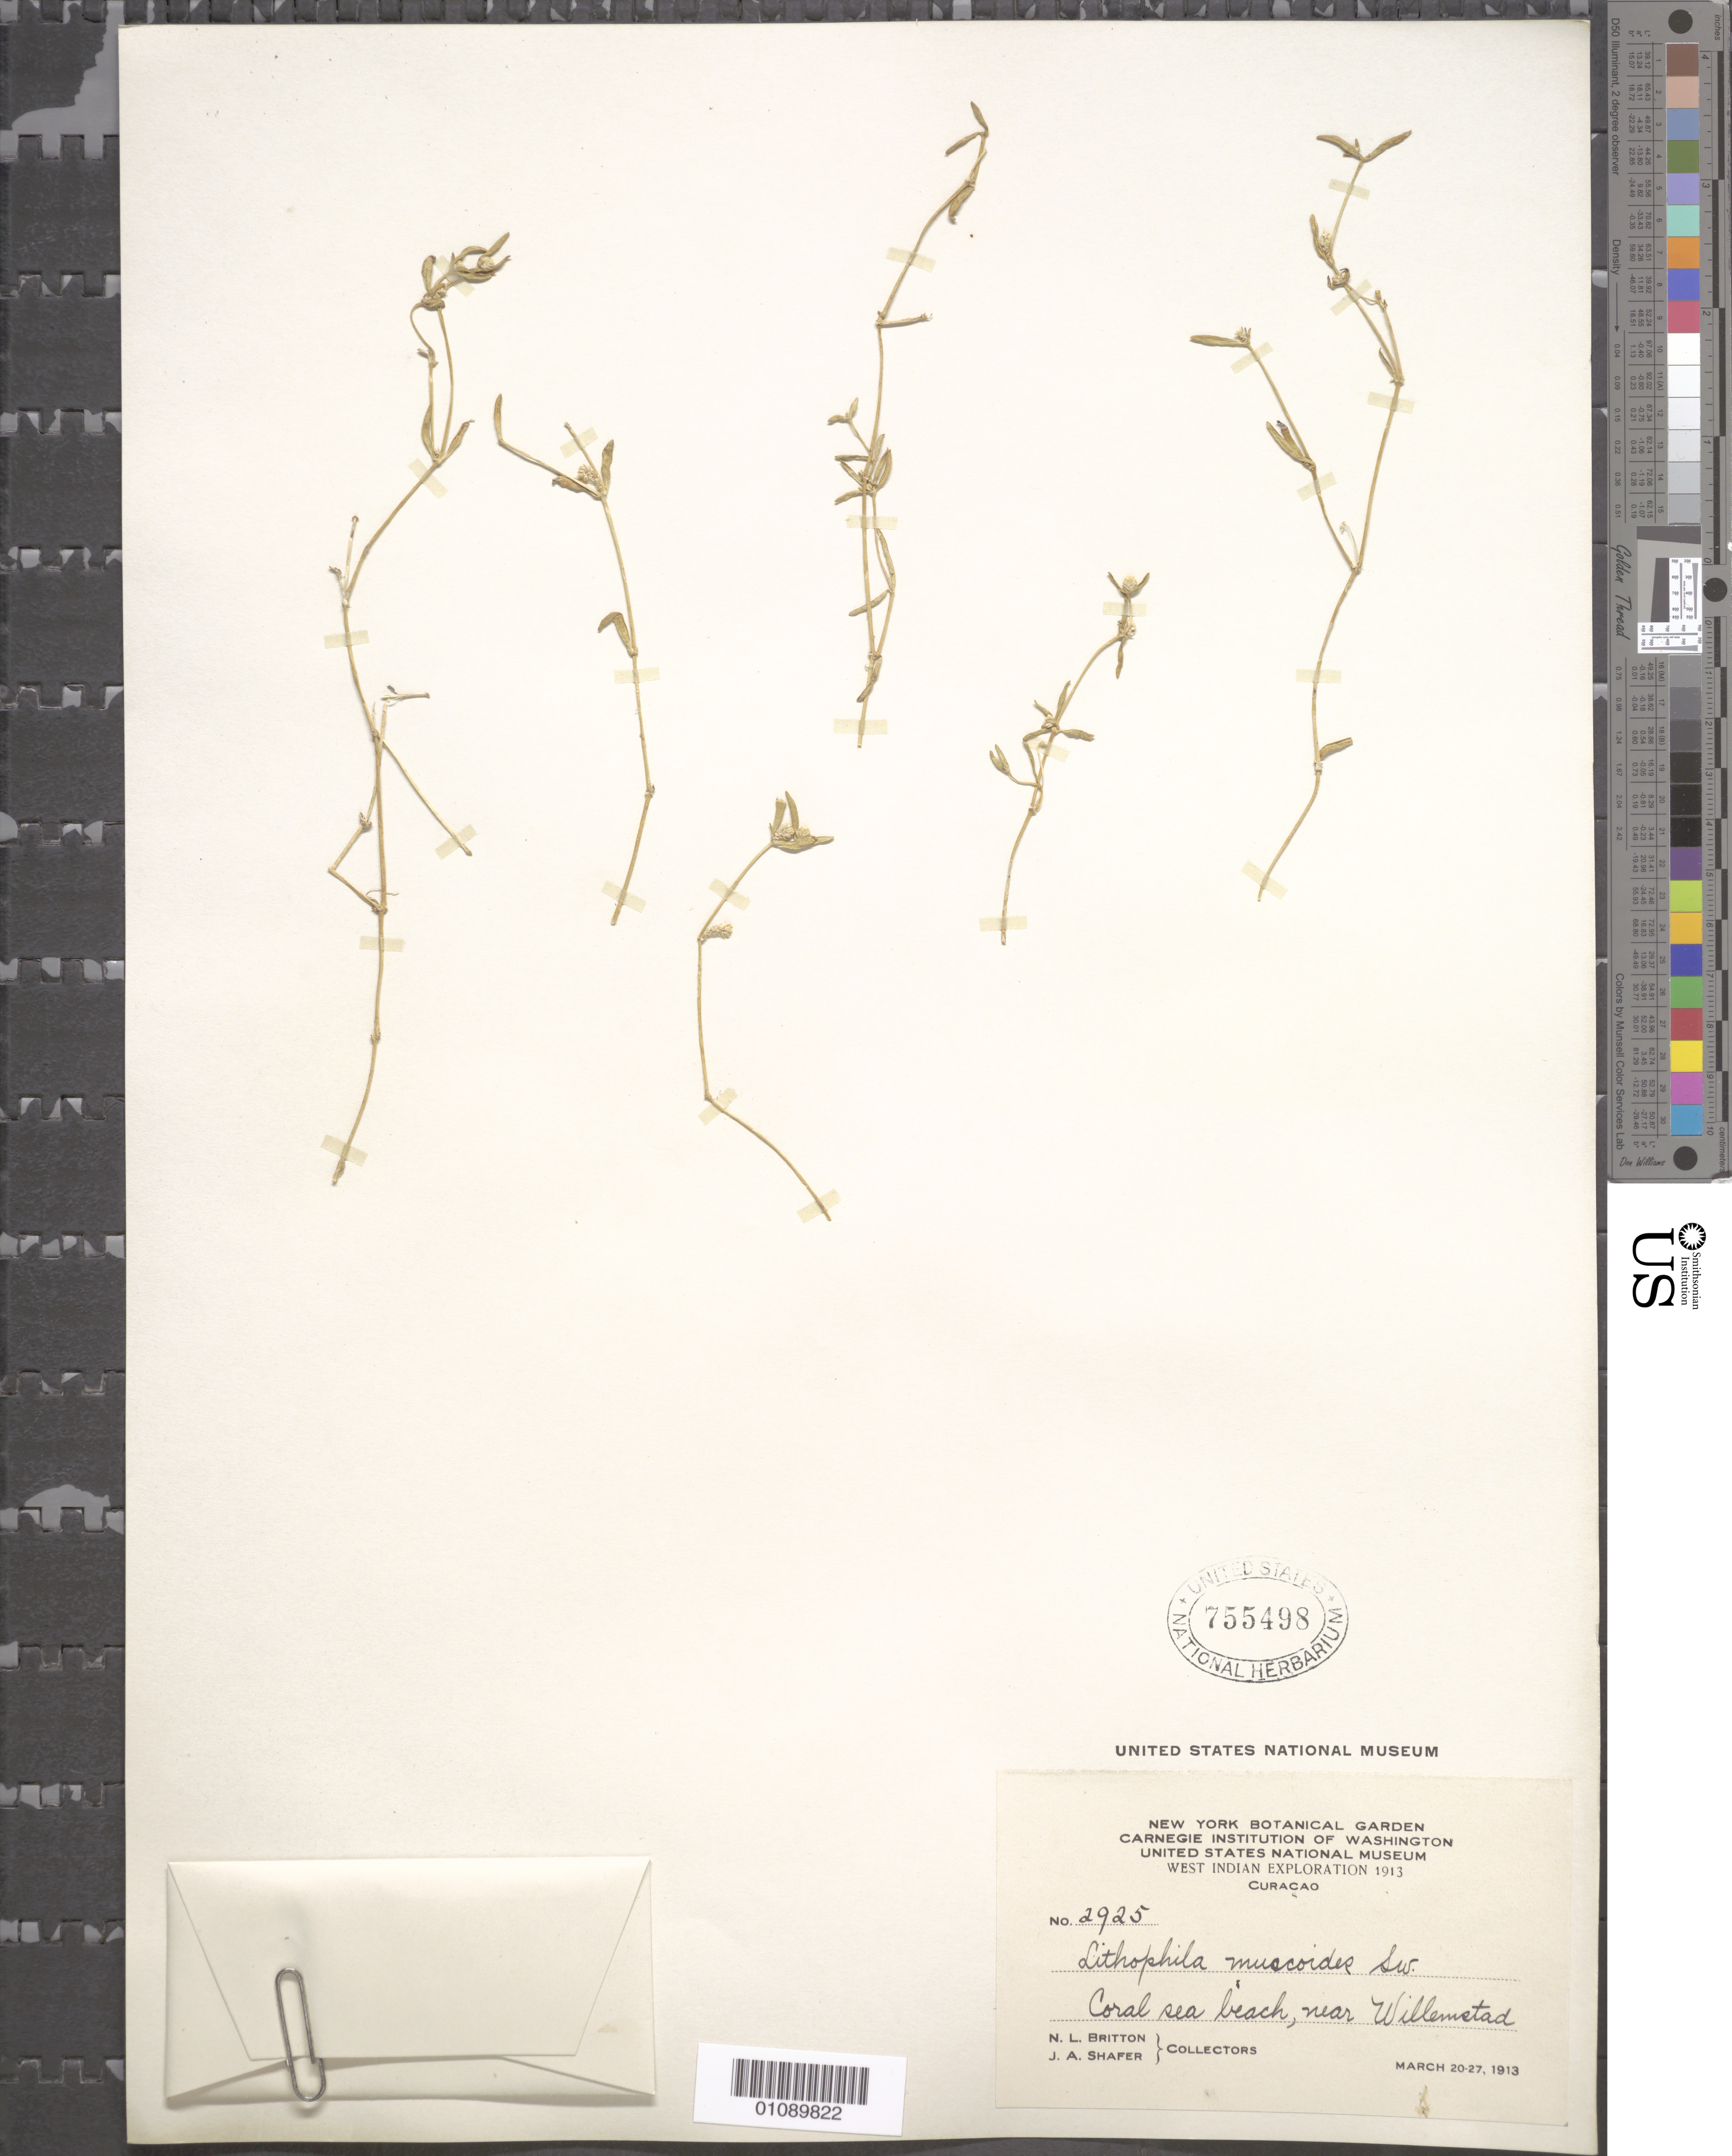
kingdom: Plantae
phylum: Tracheophyta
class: Magnoliopsida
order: Caryophyllales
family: Amaranthaceae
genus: Gomphrena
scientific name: Gomphrena muscoides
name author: (Sw.) T. Ortuño & Borsch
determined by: Strong, Mark T., (BOT), Smithsonian Institution - National Museum of Natural History (UNITED STATES)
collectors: N. Britton & J. A. Shafer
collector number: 2925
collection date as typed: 20 Mar 1913 to 27 Mar 1913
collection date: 1913-03-20/1913-03-27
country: Curaçao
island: Curaçao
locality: near Willemstad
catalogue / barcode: US 755498